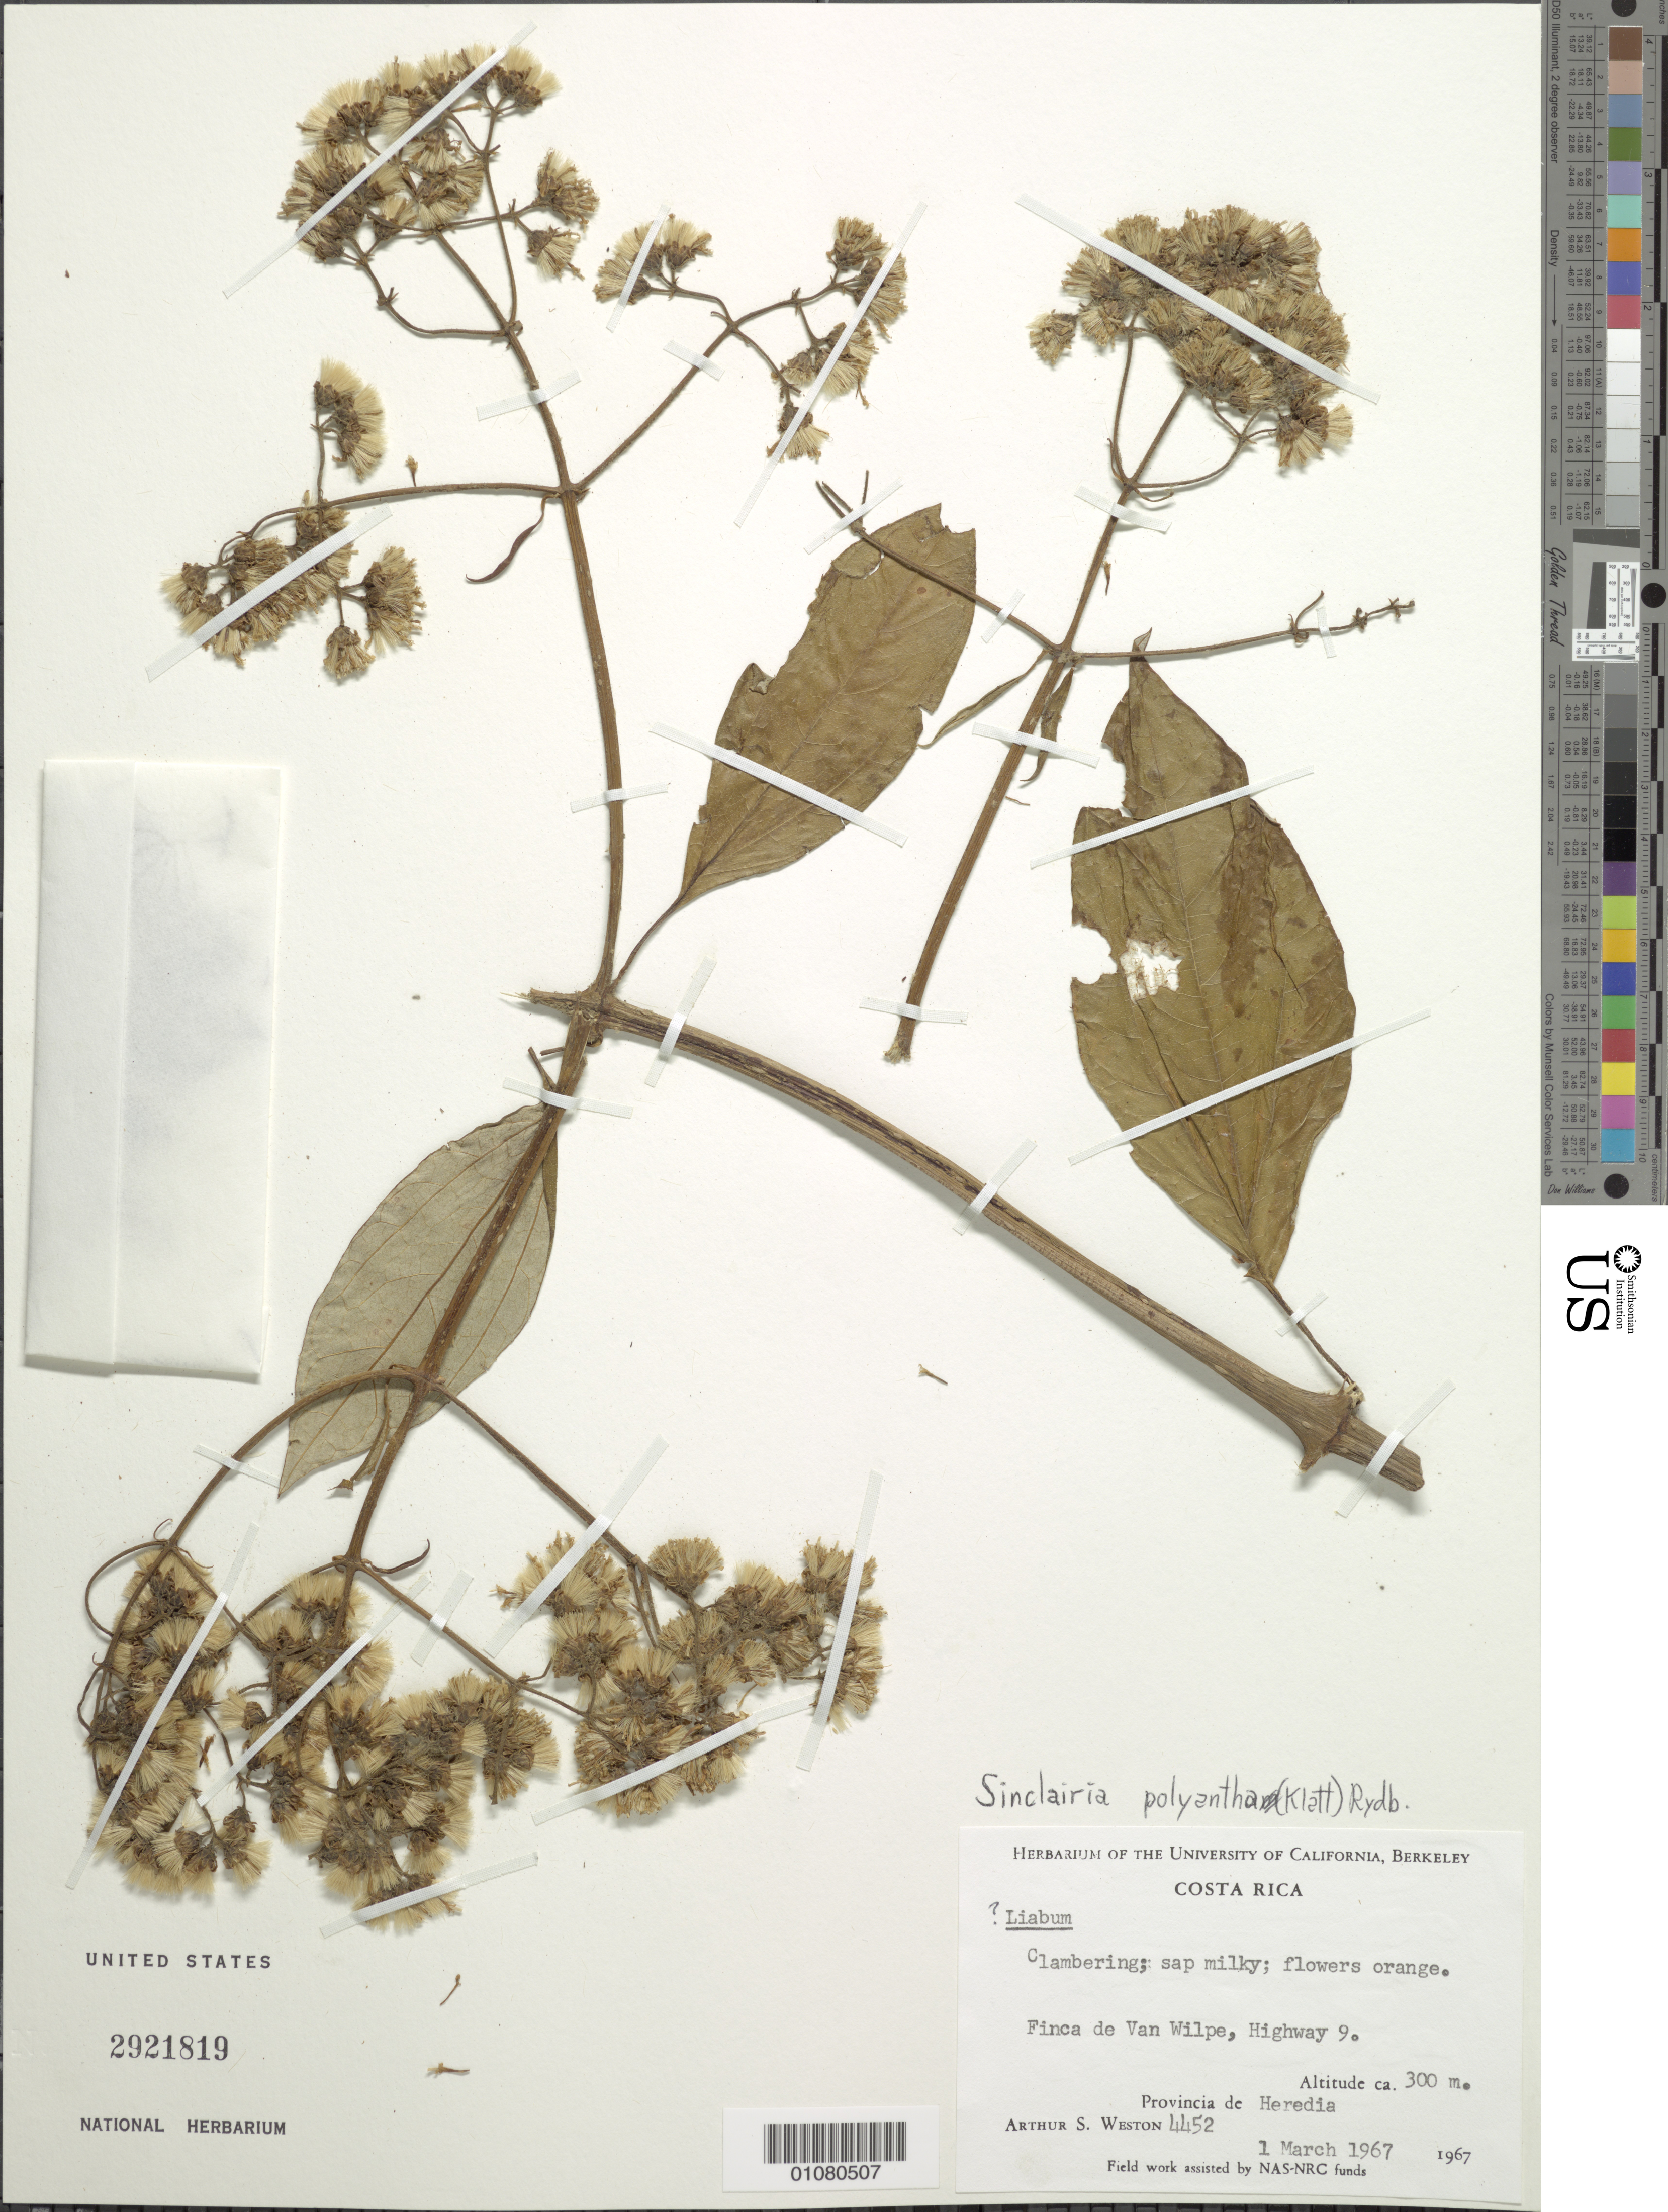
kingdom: Plantae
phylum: Tracheophyta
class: Magnoliopsida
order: Asterales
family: Asteraceae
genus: Sinclairia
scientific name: Sinclairia polyantha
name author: (Klatt) Rydb.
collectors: A. Weston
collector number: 4452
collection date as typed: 1 March 1967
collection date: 1967-03-01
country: Costa Rica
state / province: Heredia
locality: Finca de van Wilpe, Hwy 9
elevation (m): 300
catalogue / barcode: US 2921819